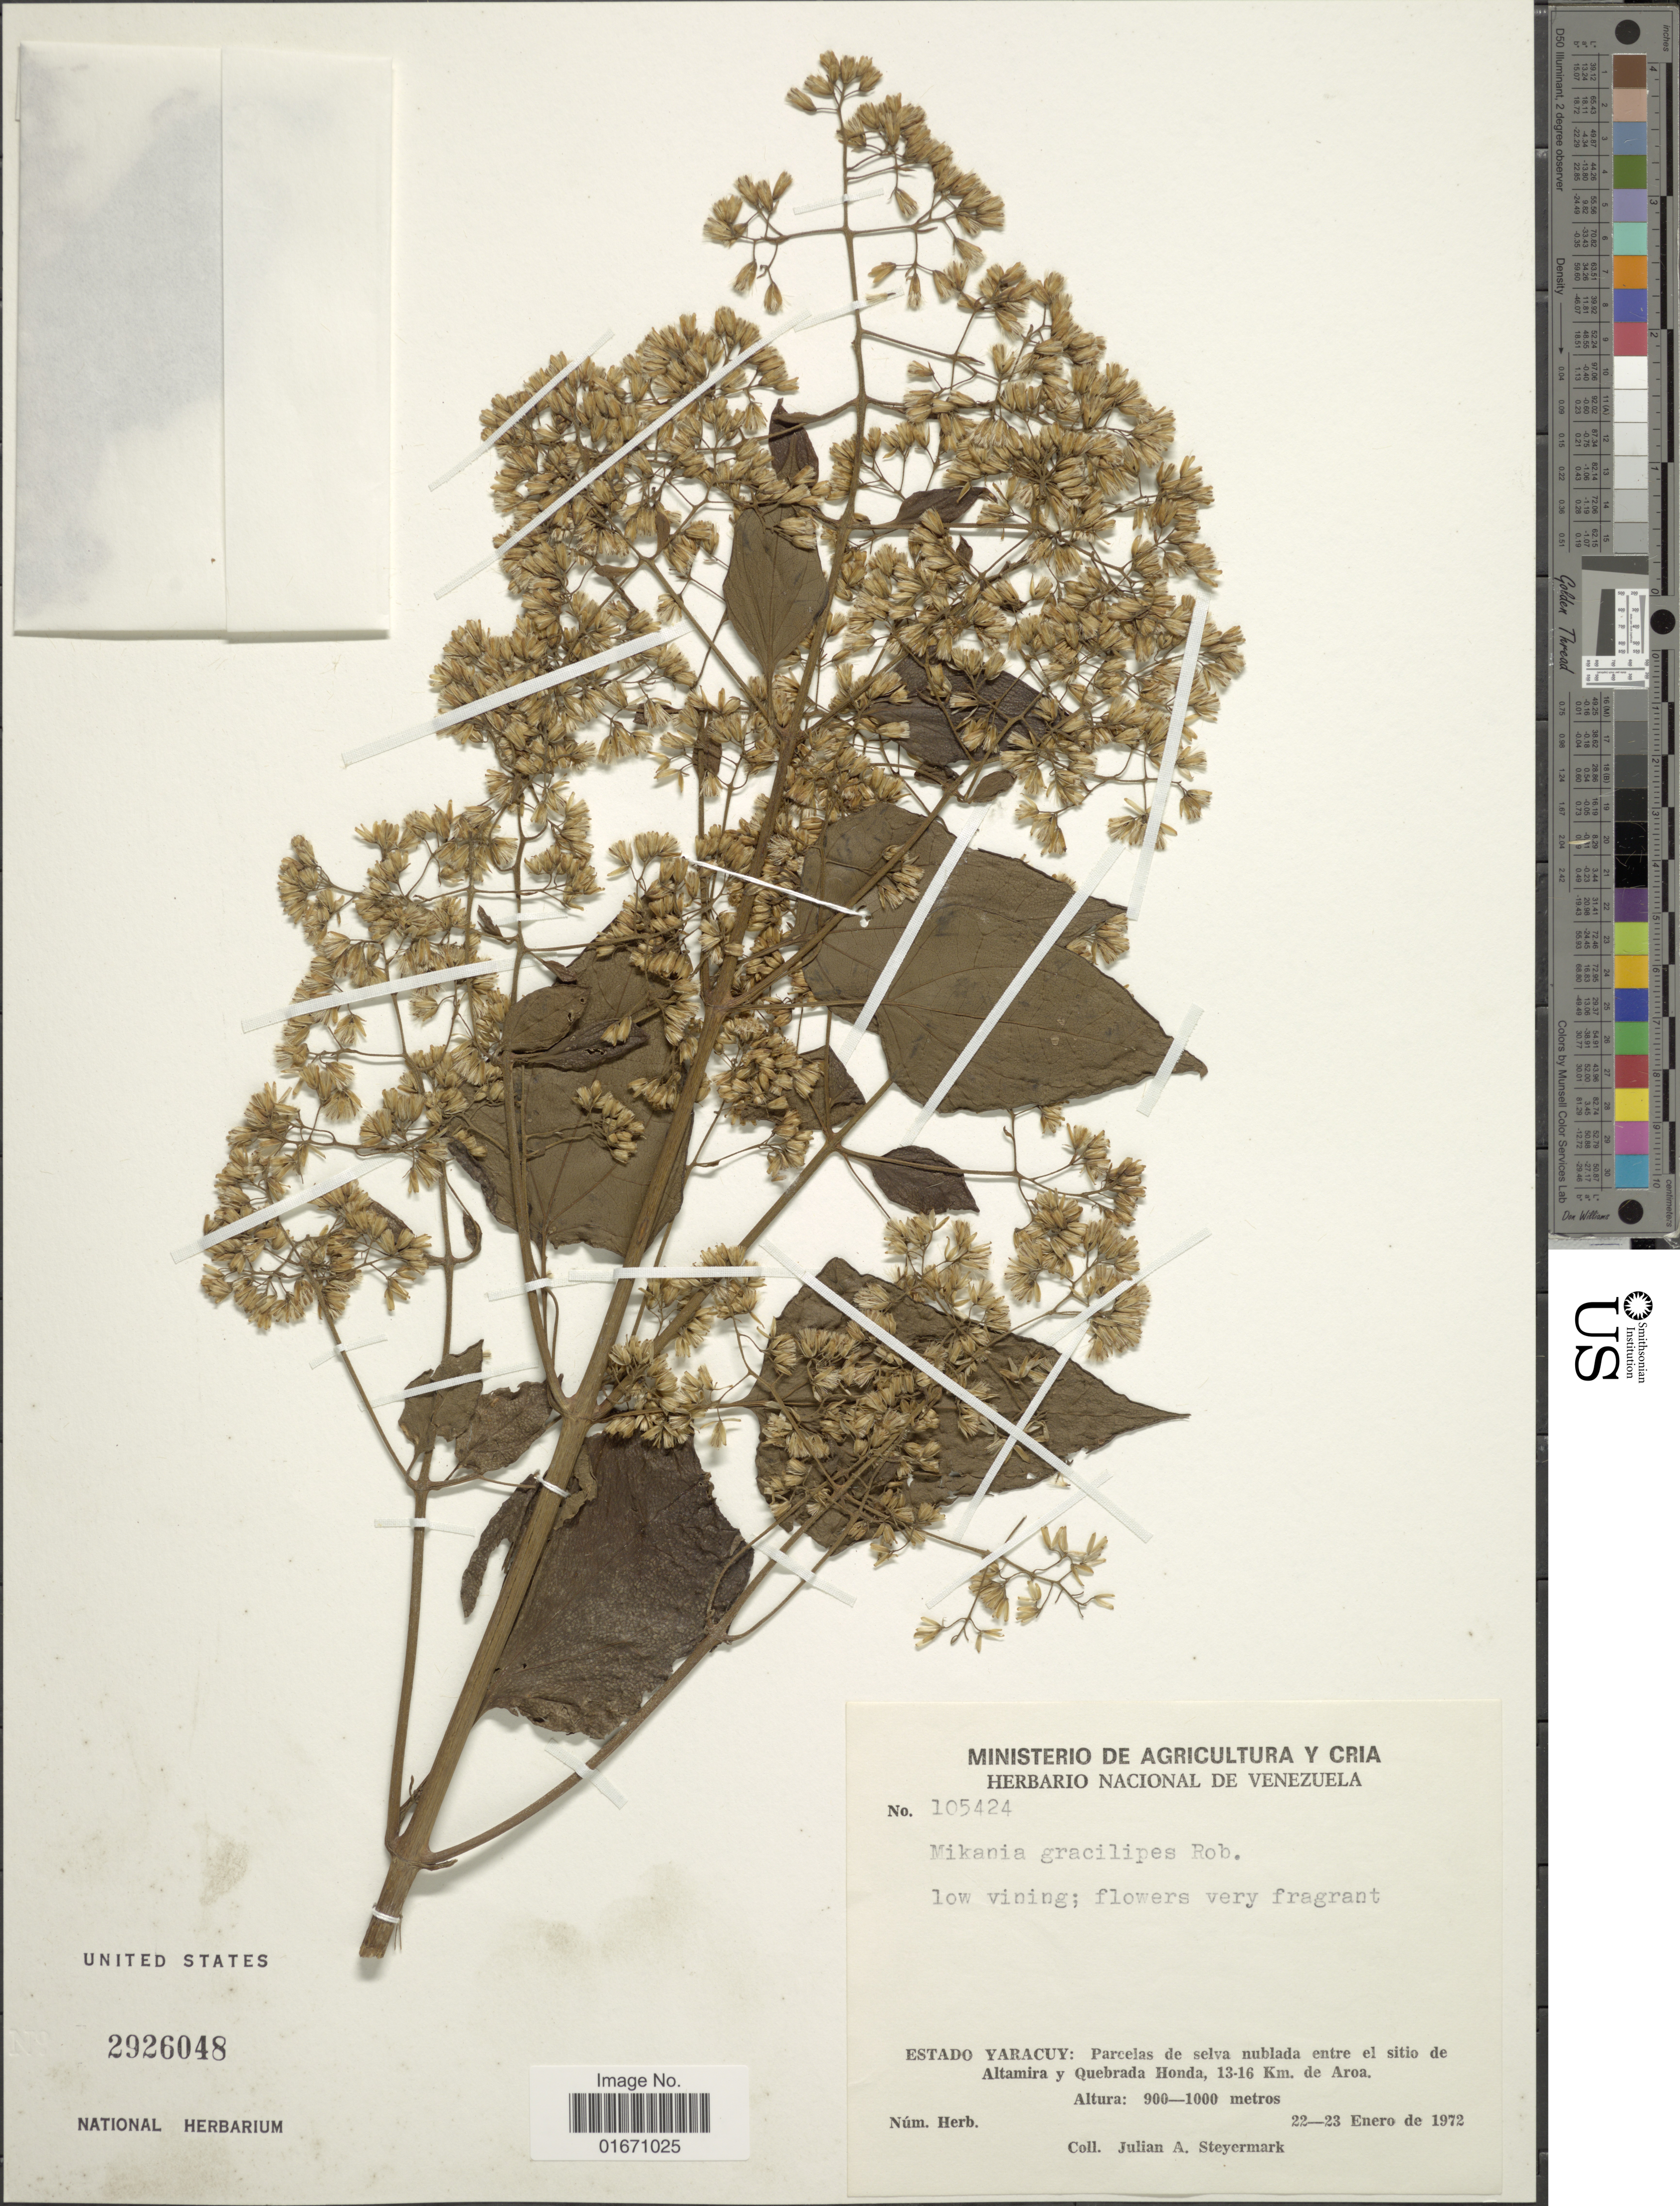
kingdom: Plantae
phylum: Tracheophyta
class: Magnoliopsida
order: Asterales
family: Asteraceae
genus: Mikania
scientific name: Mikania gracilipes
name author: B.L. Rob.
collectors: J. Steyermark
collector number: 105424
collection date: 1972-01-22/1972-01-23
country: Venezuela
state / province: Yaracuy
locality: Parcelas de selva nublada entre el sitio de Altamira y Quebrada Honda, 13-16 km de Aroa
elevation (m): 900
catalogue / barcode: US 2926048